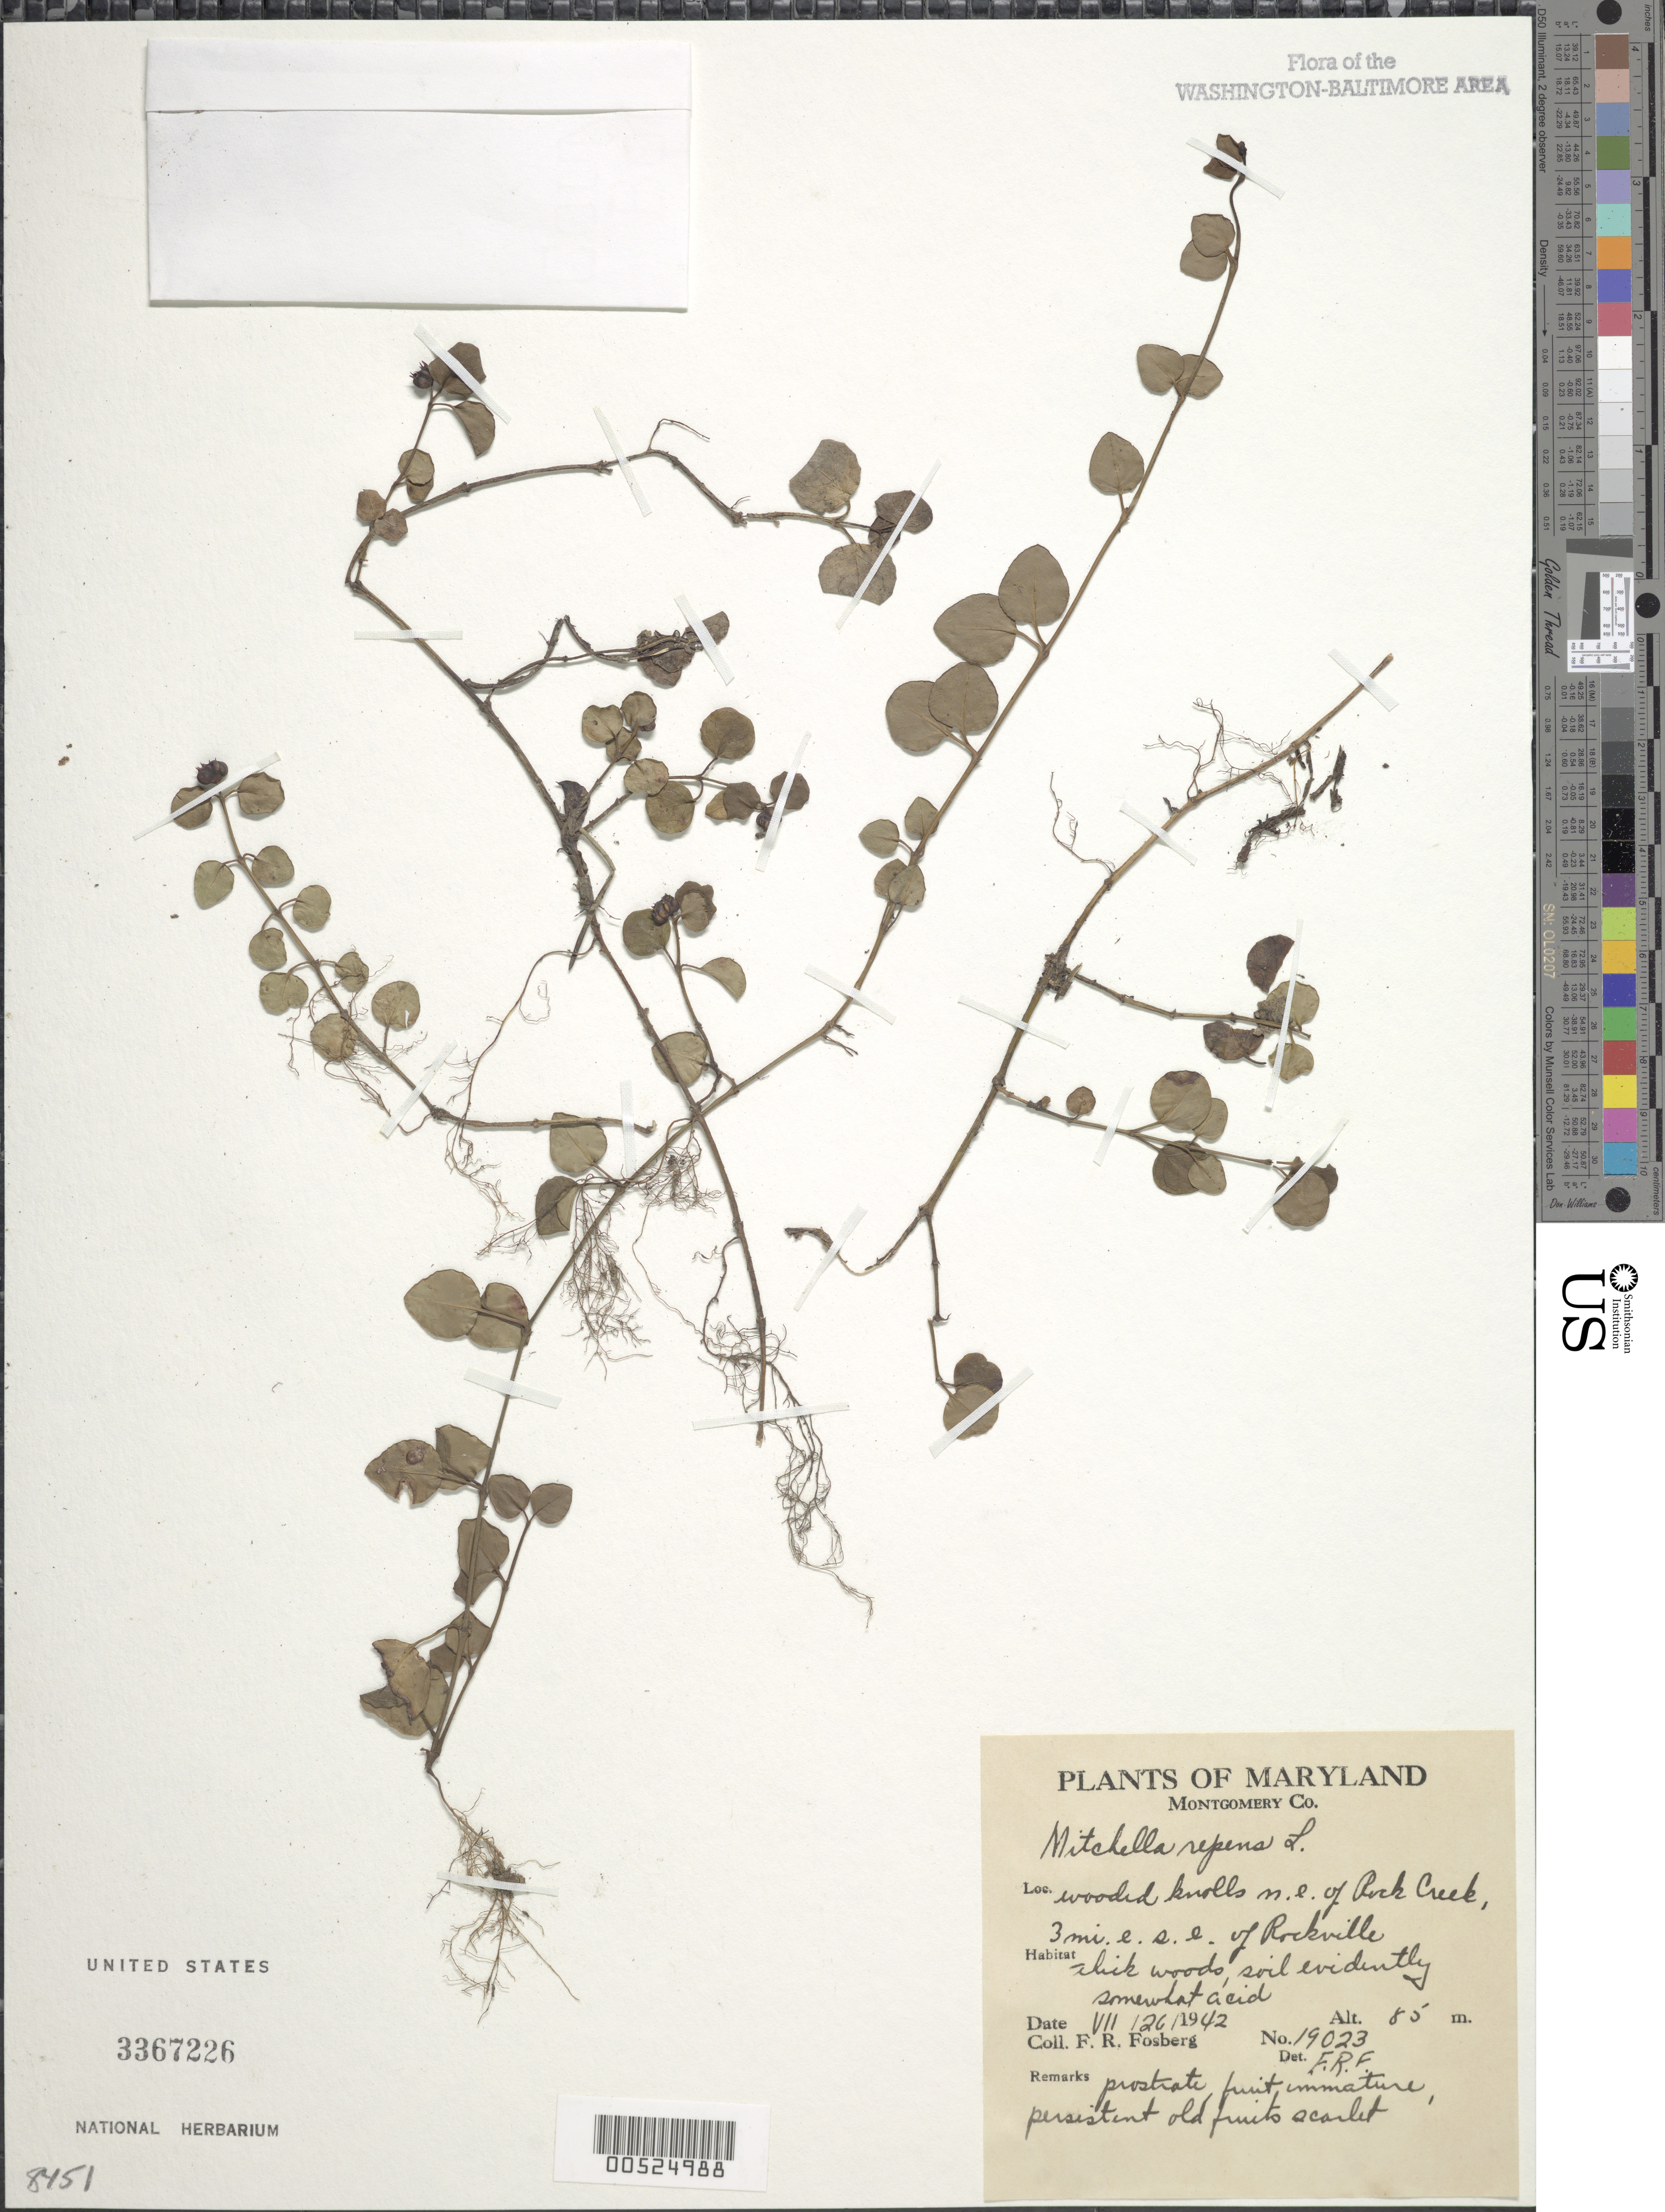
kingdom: Plantae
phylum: Tracheophyta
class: Magnoliopsida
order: Gentianales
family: Rubiaceae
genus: Mitchella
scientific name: Mitchella repens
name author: L.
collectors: F. R. Fosberg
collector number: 19023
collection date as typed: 26 Jul 1942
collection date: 1942-07-26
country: United States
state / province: Maryland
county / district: Montgomery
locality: Wooded knolls NE of Rock Creek, 3 mi. ESE of Rockville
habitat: Thick woods, soil evidently somewhat acid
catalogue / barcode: US 3367226